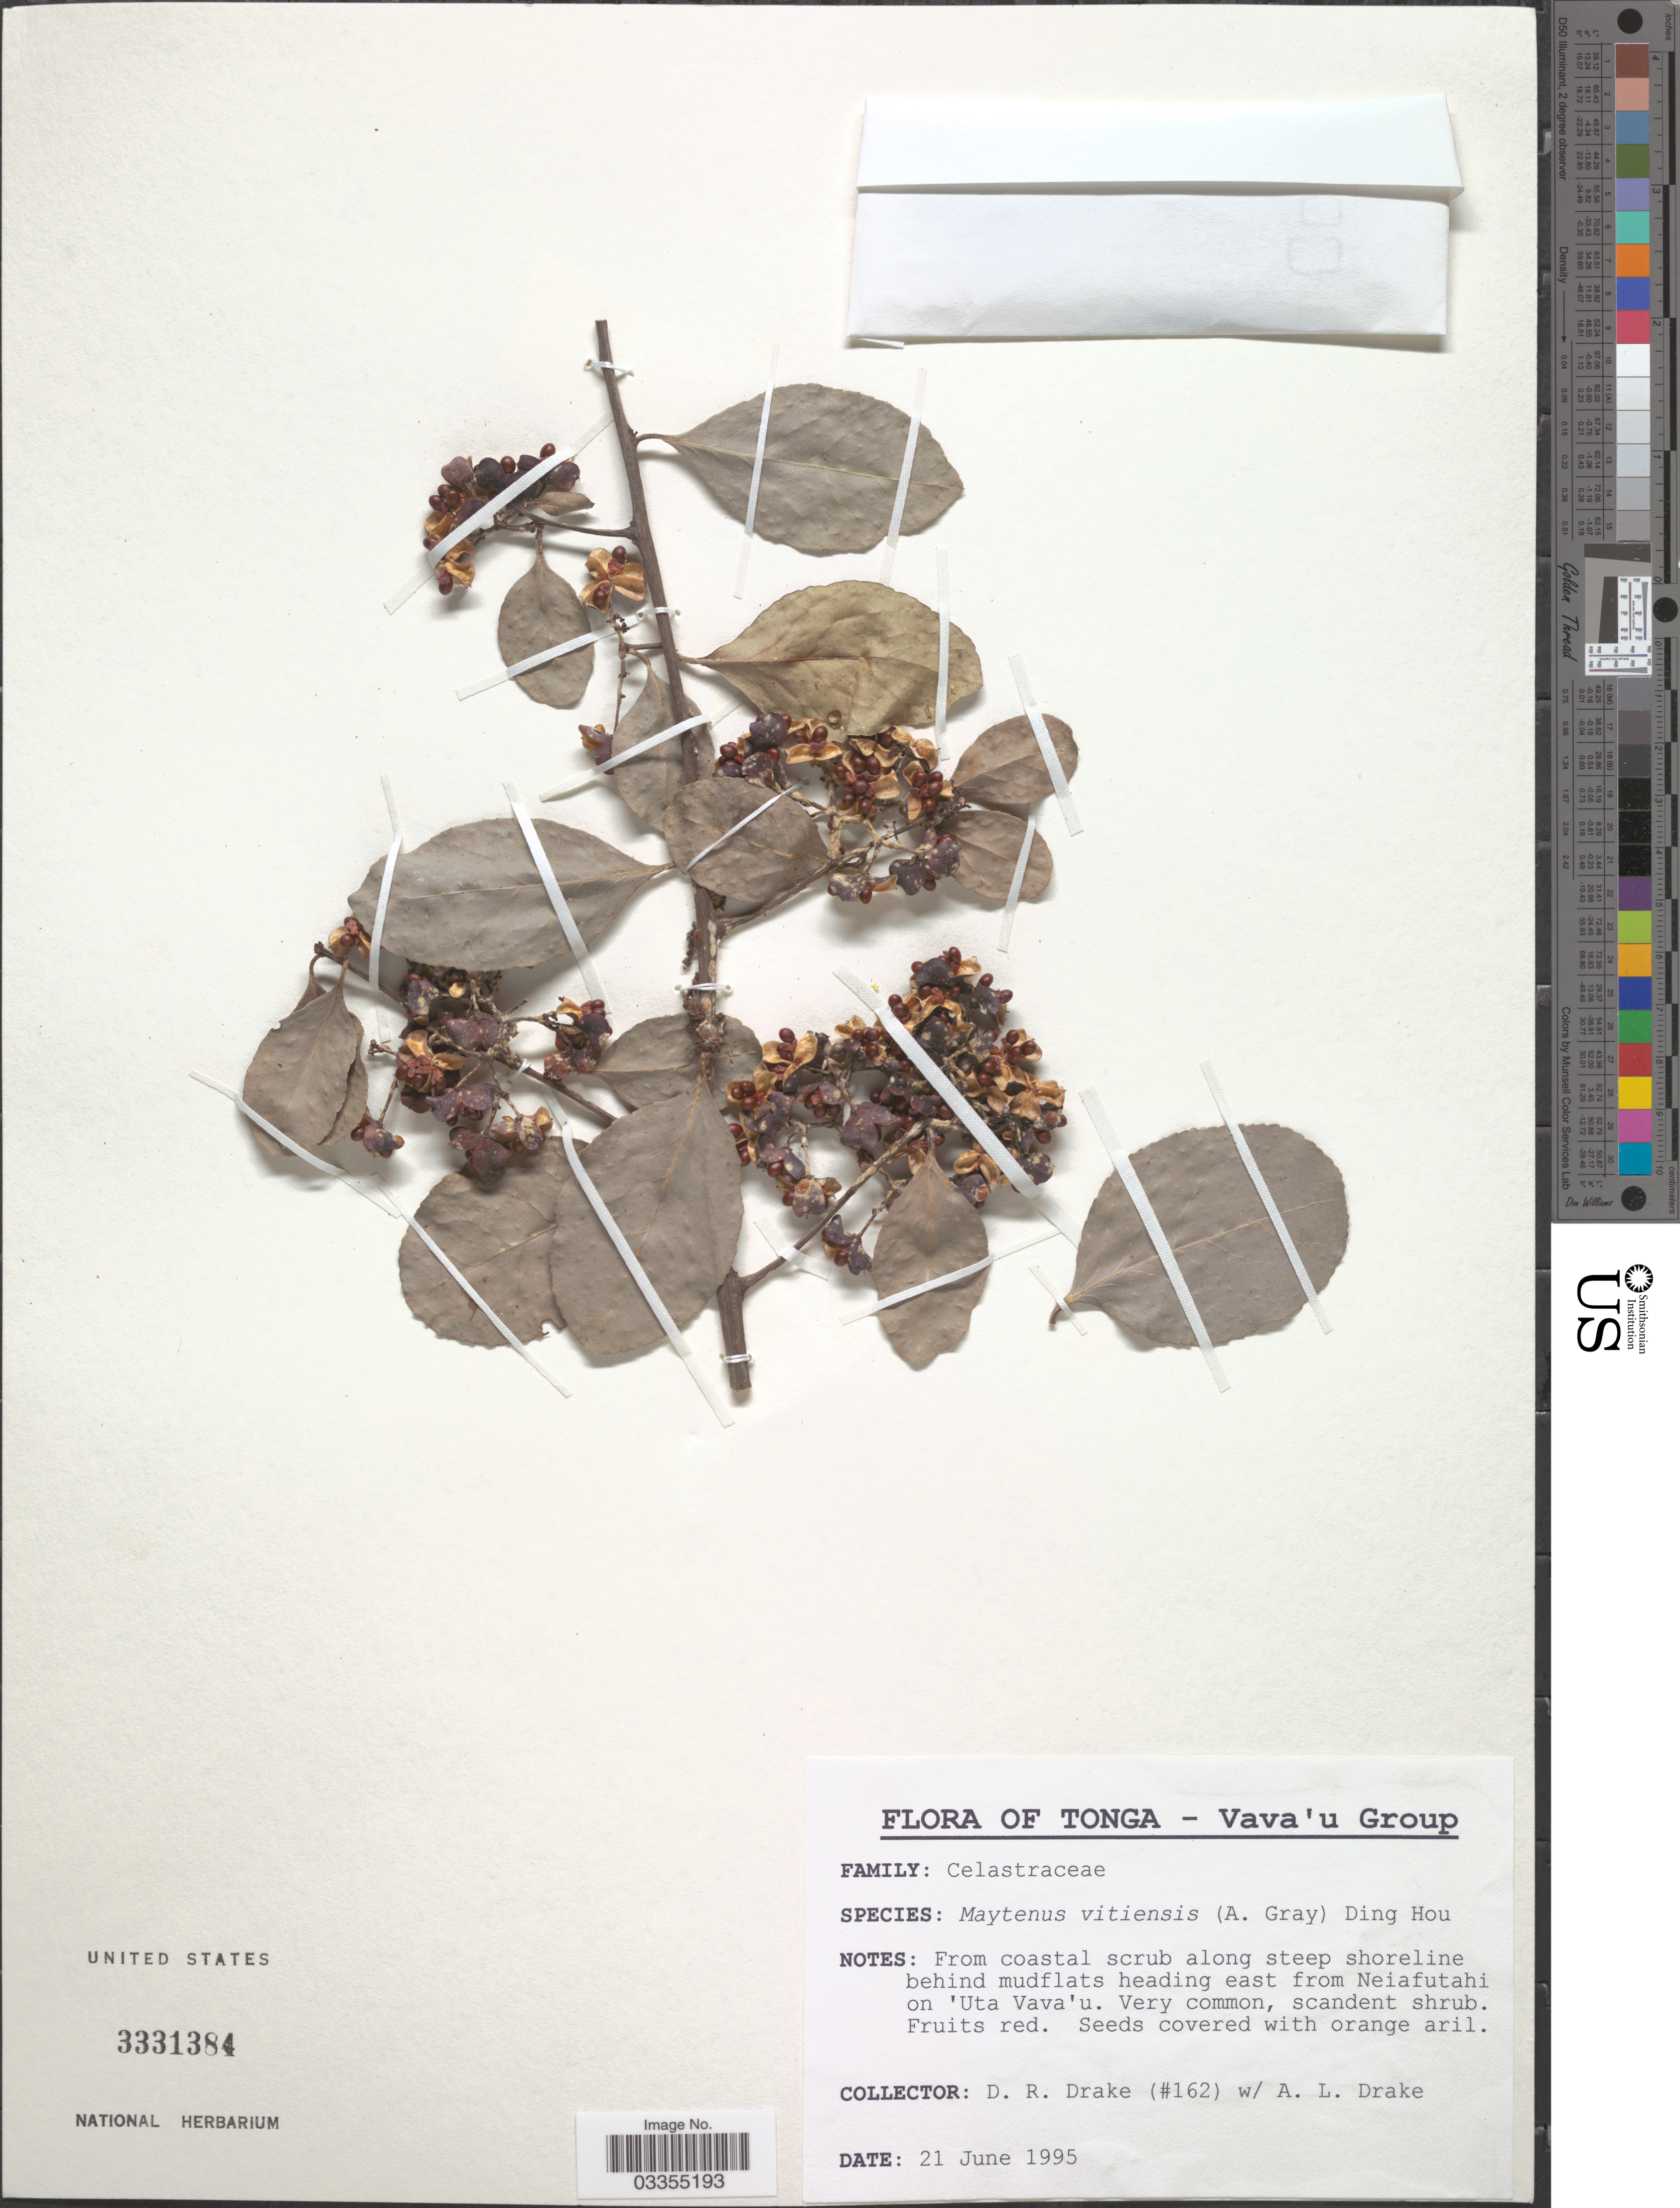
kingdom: Plantae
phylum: Tracheophyta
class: Magnoliopsida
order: Celastrales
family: Celastraceae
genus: Gymnosporia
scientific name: Gymnosporia vitiensis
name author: Seem.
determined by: Wagner, W. L., (BOT), Smithsonian Institution - National Museum of Natural History (UNITED STATES)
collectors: D.R. Drake & A. Drake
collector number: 162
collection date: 1995-06-21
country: Tonga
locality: Vava'u Group. East from Neiafutahi on 'Uta Vava'u.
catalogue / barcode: US 3331384